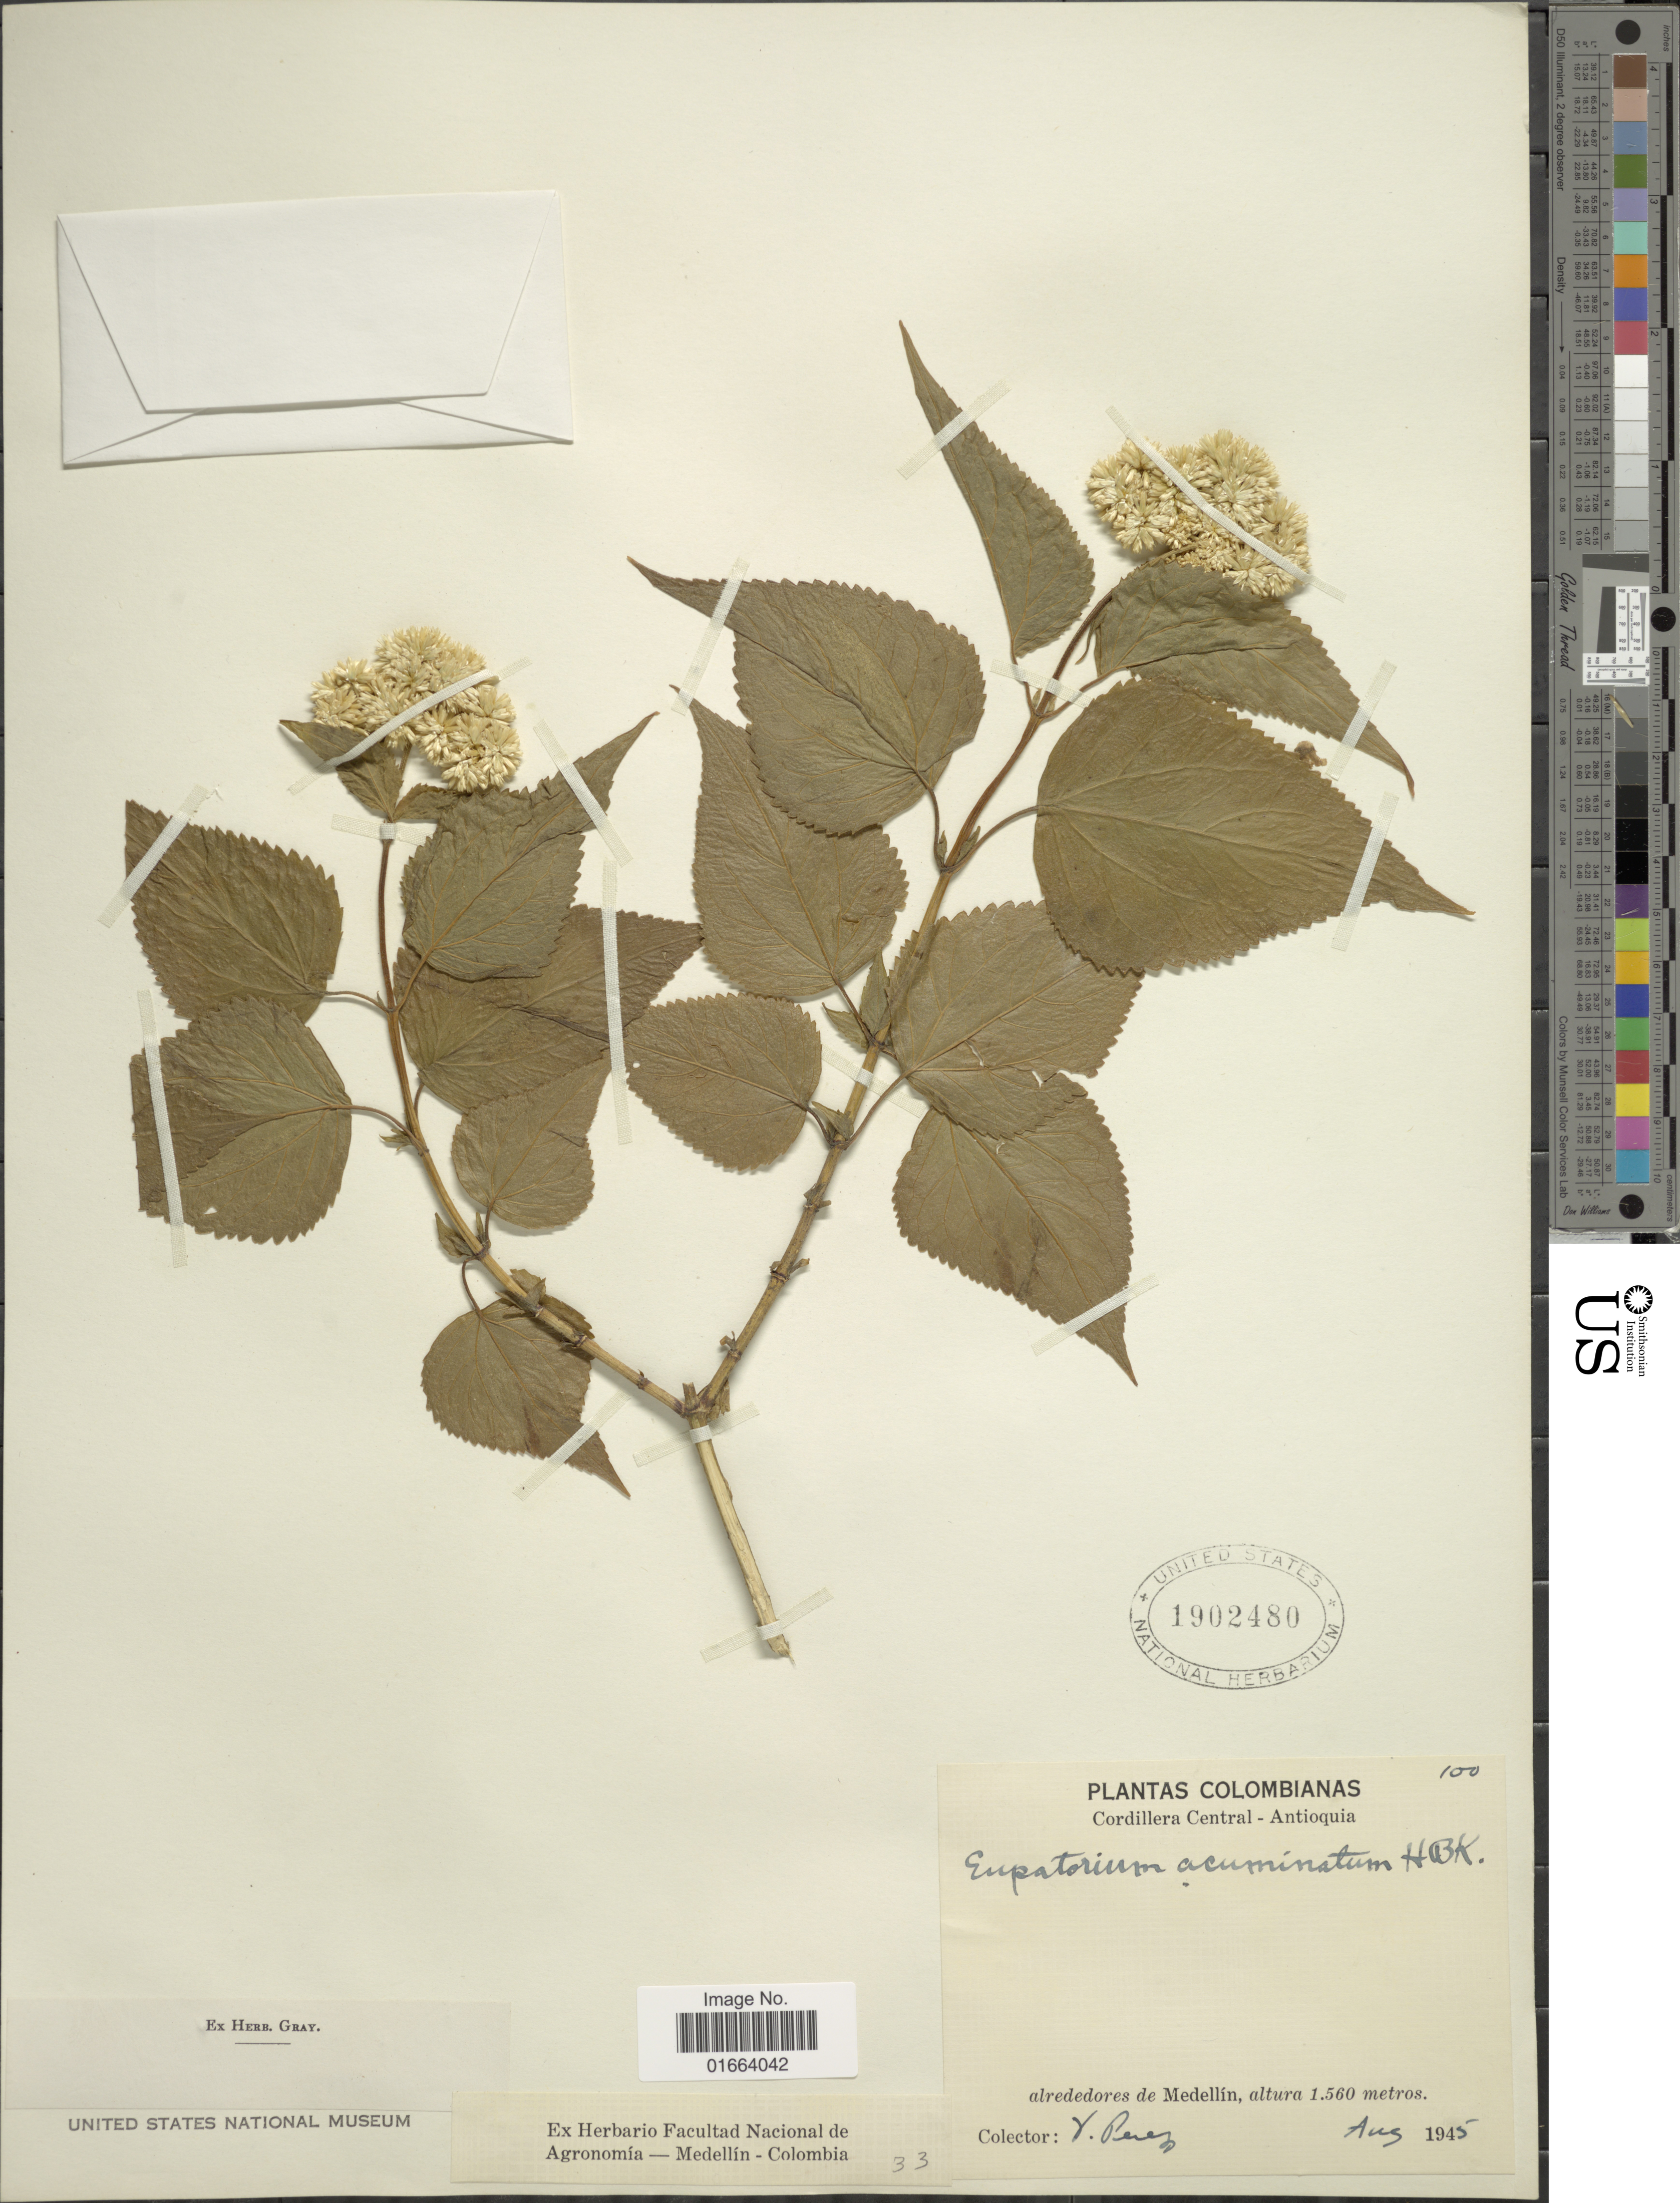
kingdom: Plantae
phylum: Tracheophyta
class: Magnoliopsida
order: Asterales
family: Asteraceae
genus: Critoniella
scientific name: Critoniella acuminata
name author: (Kunth) R.M. King & H. Rob.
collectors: J. Perez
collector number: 100?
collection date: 1945-08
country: Colombia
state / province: Antioquia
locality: Cordillera Central. alrededores de Medellín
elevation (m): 1560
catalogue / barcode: US 1902480